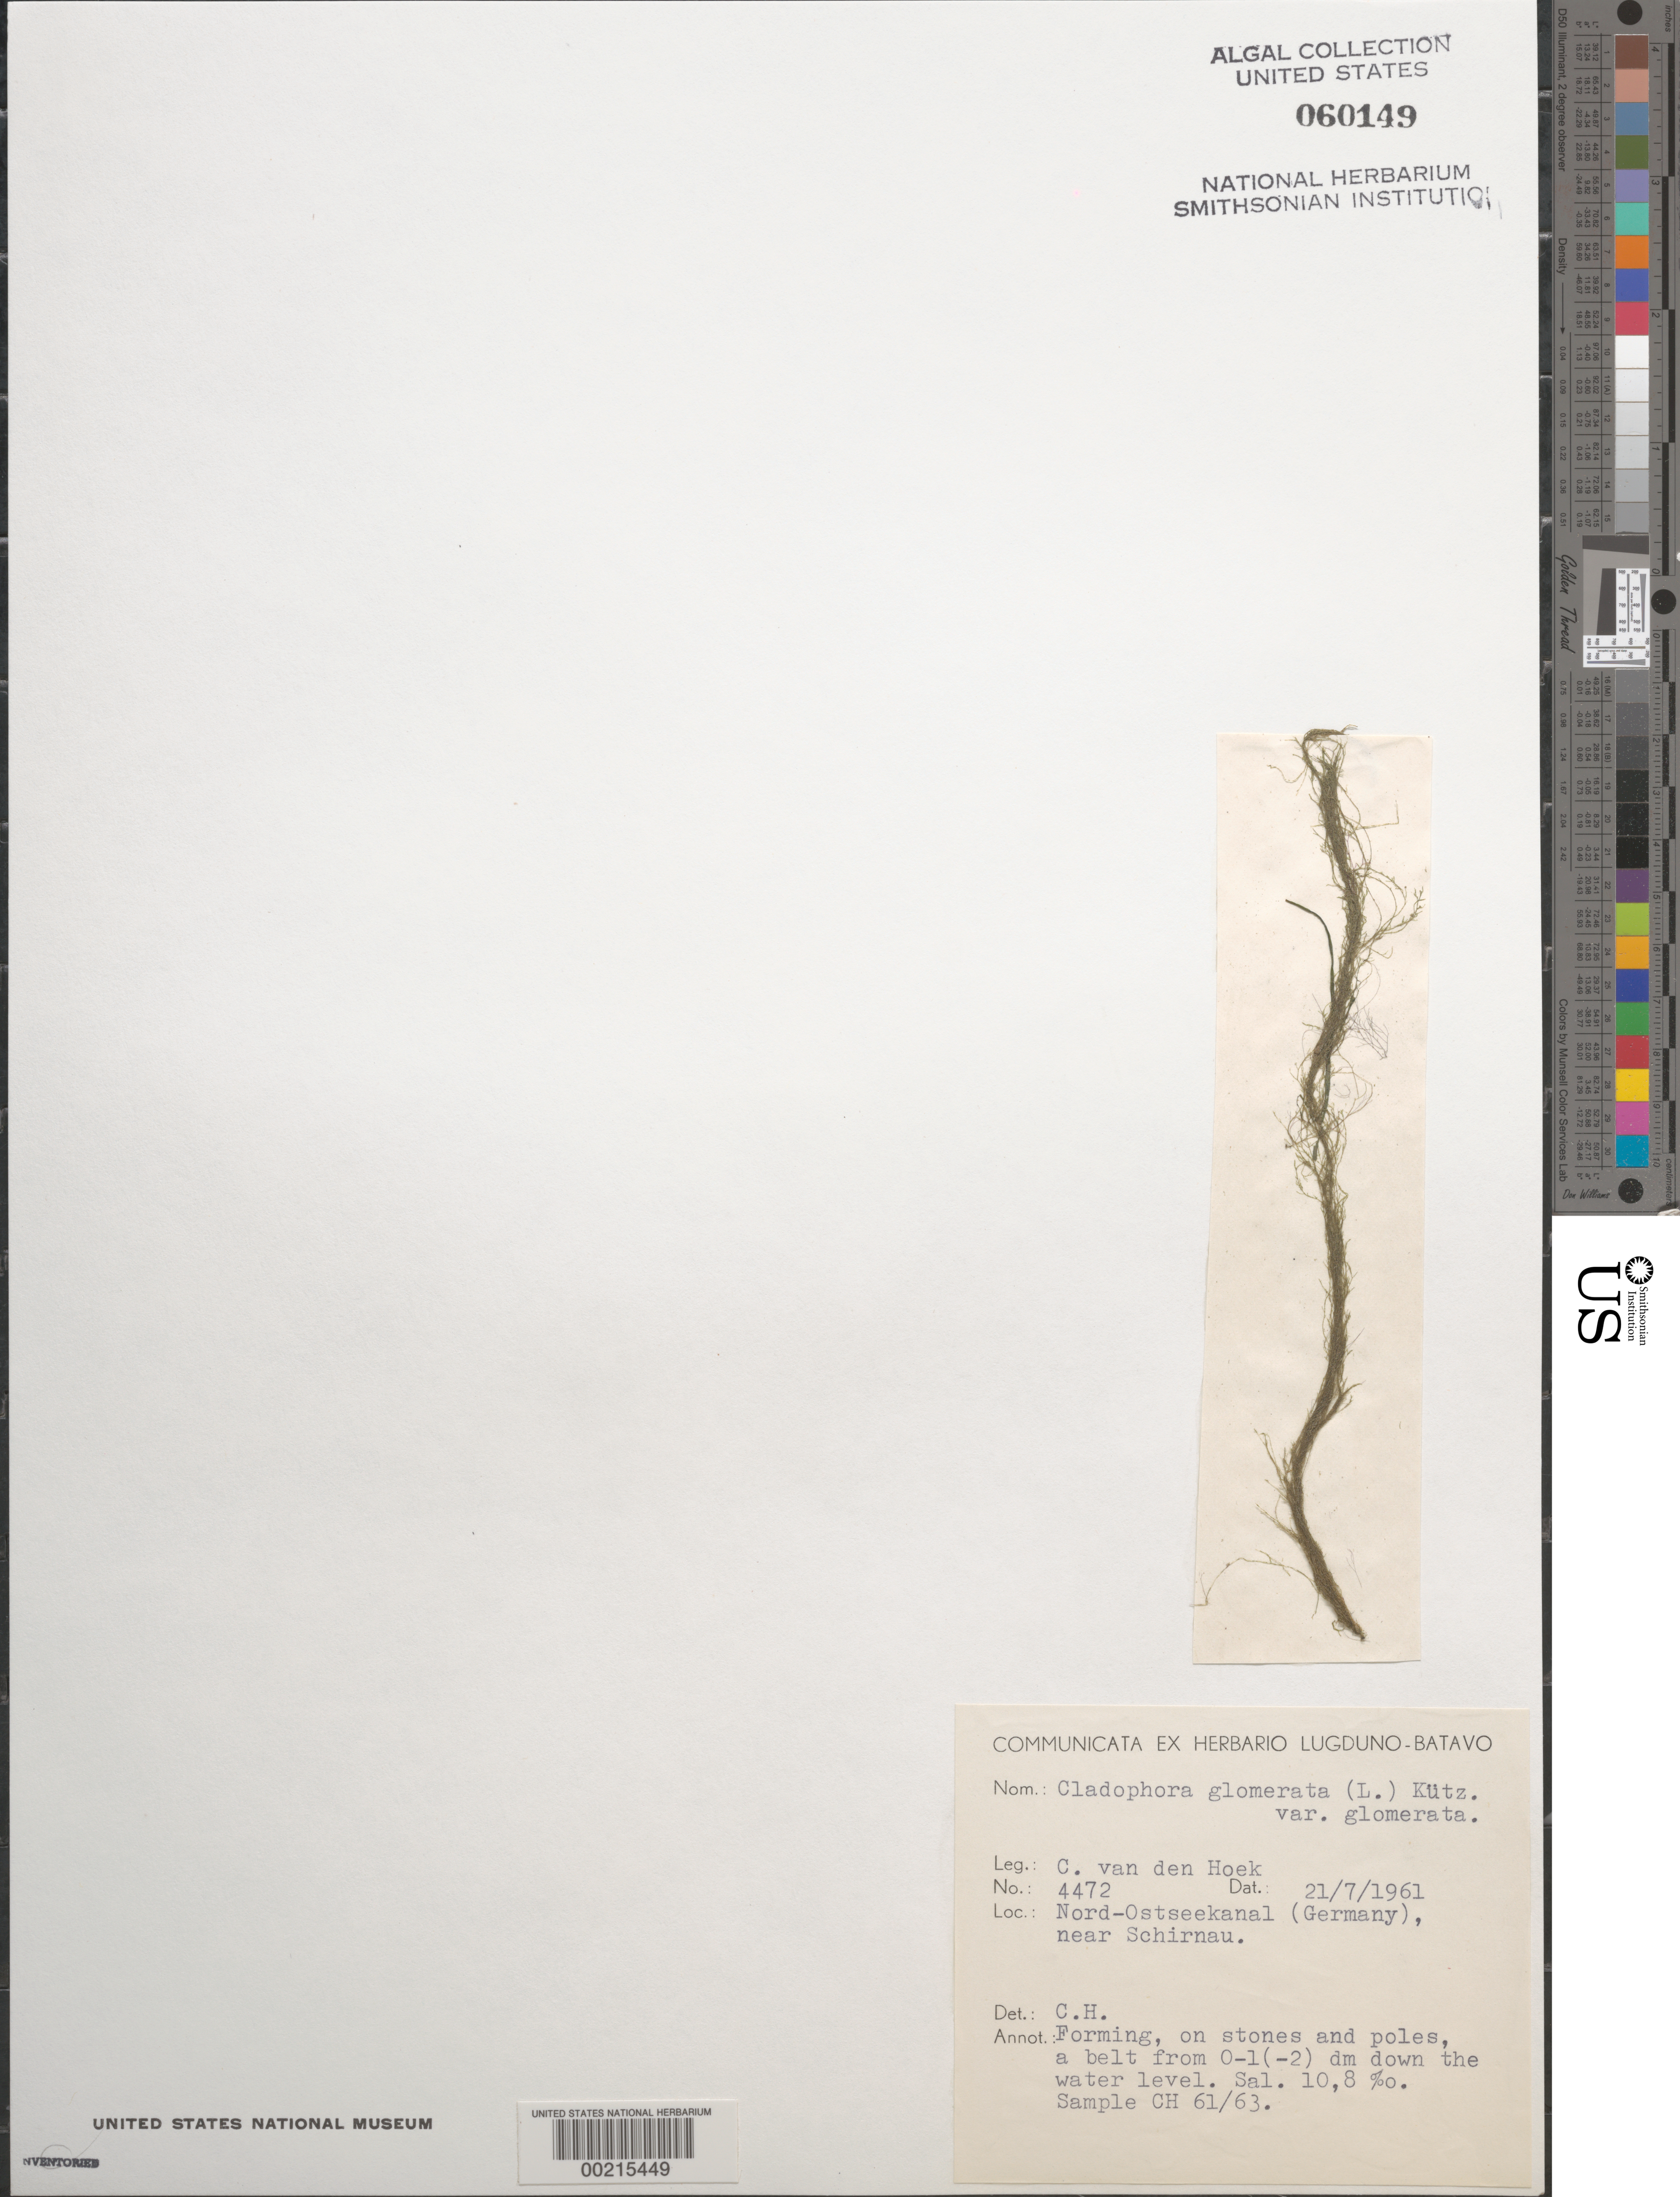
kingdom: Plantae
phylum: Chlorophyta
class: Ulvophyceae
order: Cladophorales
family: Cladophoraceae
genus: Cladophora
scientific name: Cladophora glomerata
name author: (L.) Kütz.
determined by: Hoek, C. van den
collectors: C. van den Hoek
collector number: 4472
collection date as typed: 21 Jul 1961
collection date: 1961-07-21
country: Germany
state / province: Schleswig-holstein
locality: Nord-ostseekanal, near schirnau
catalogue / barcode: US 60149